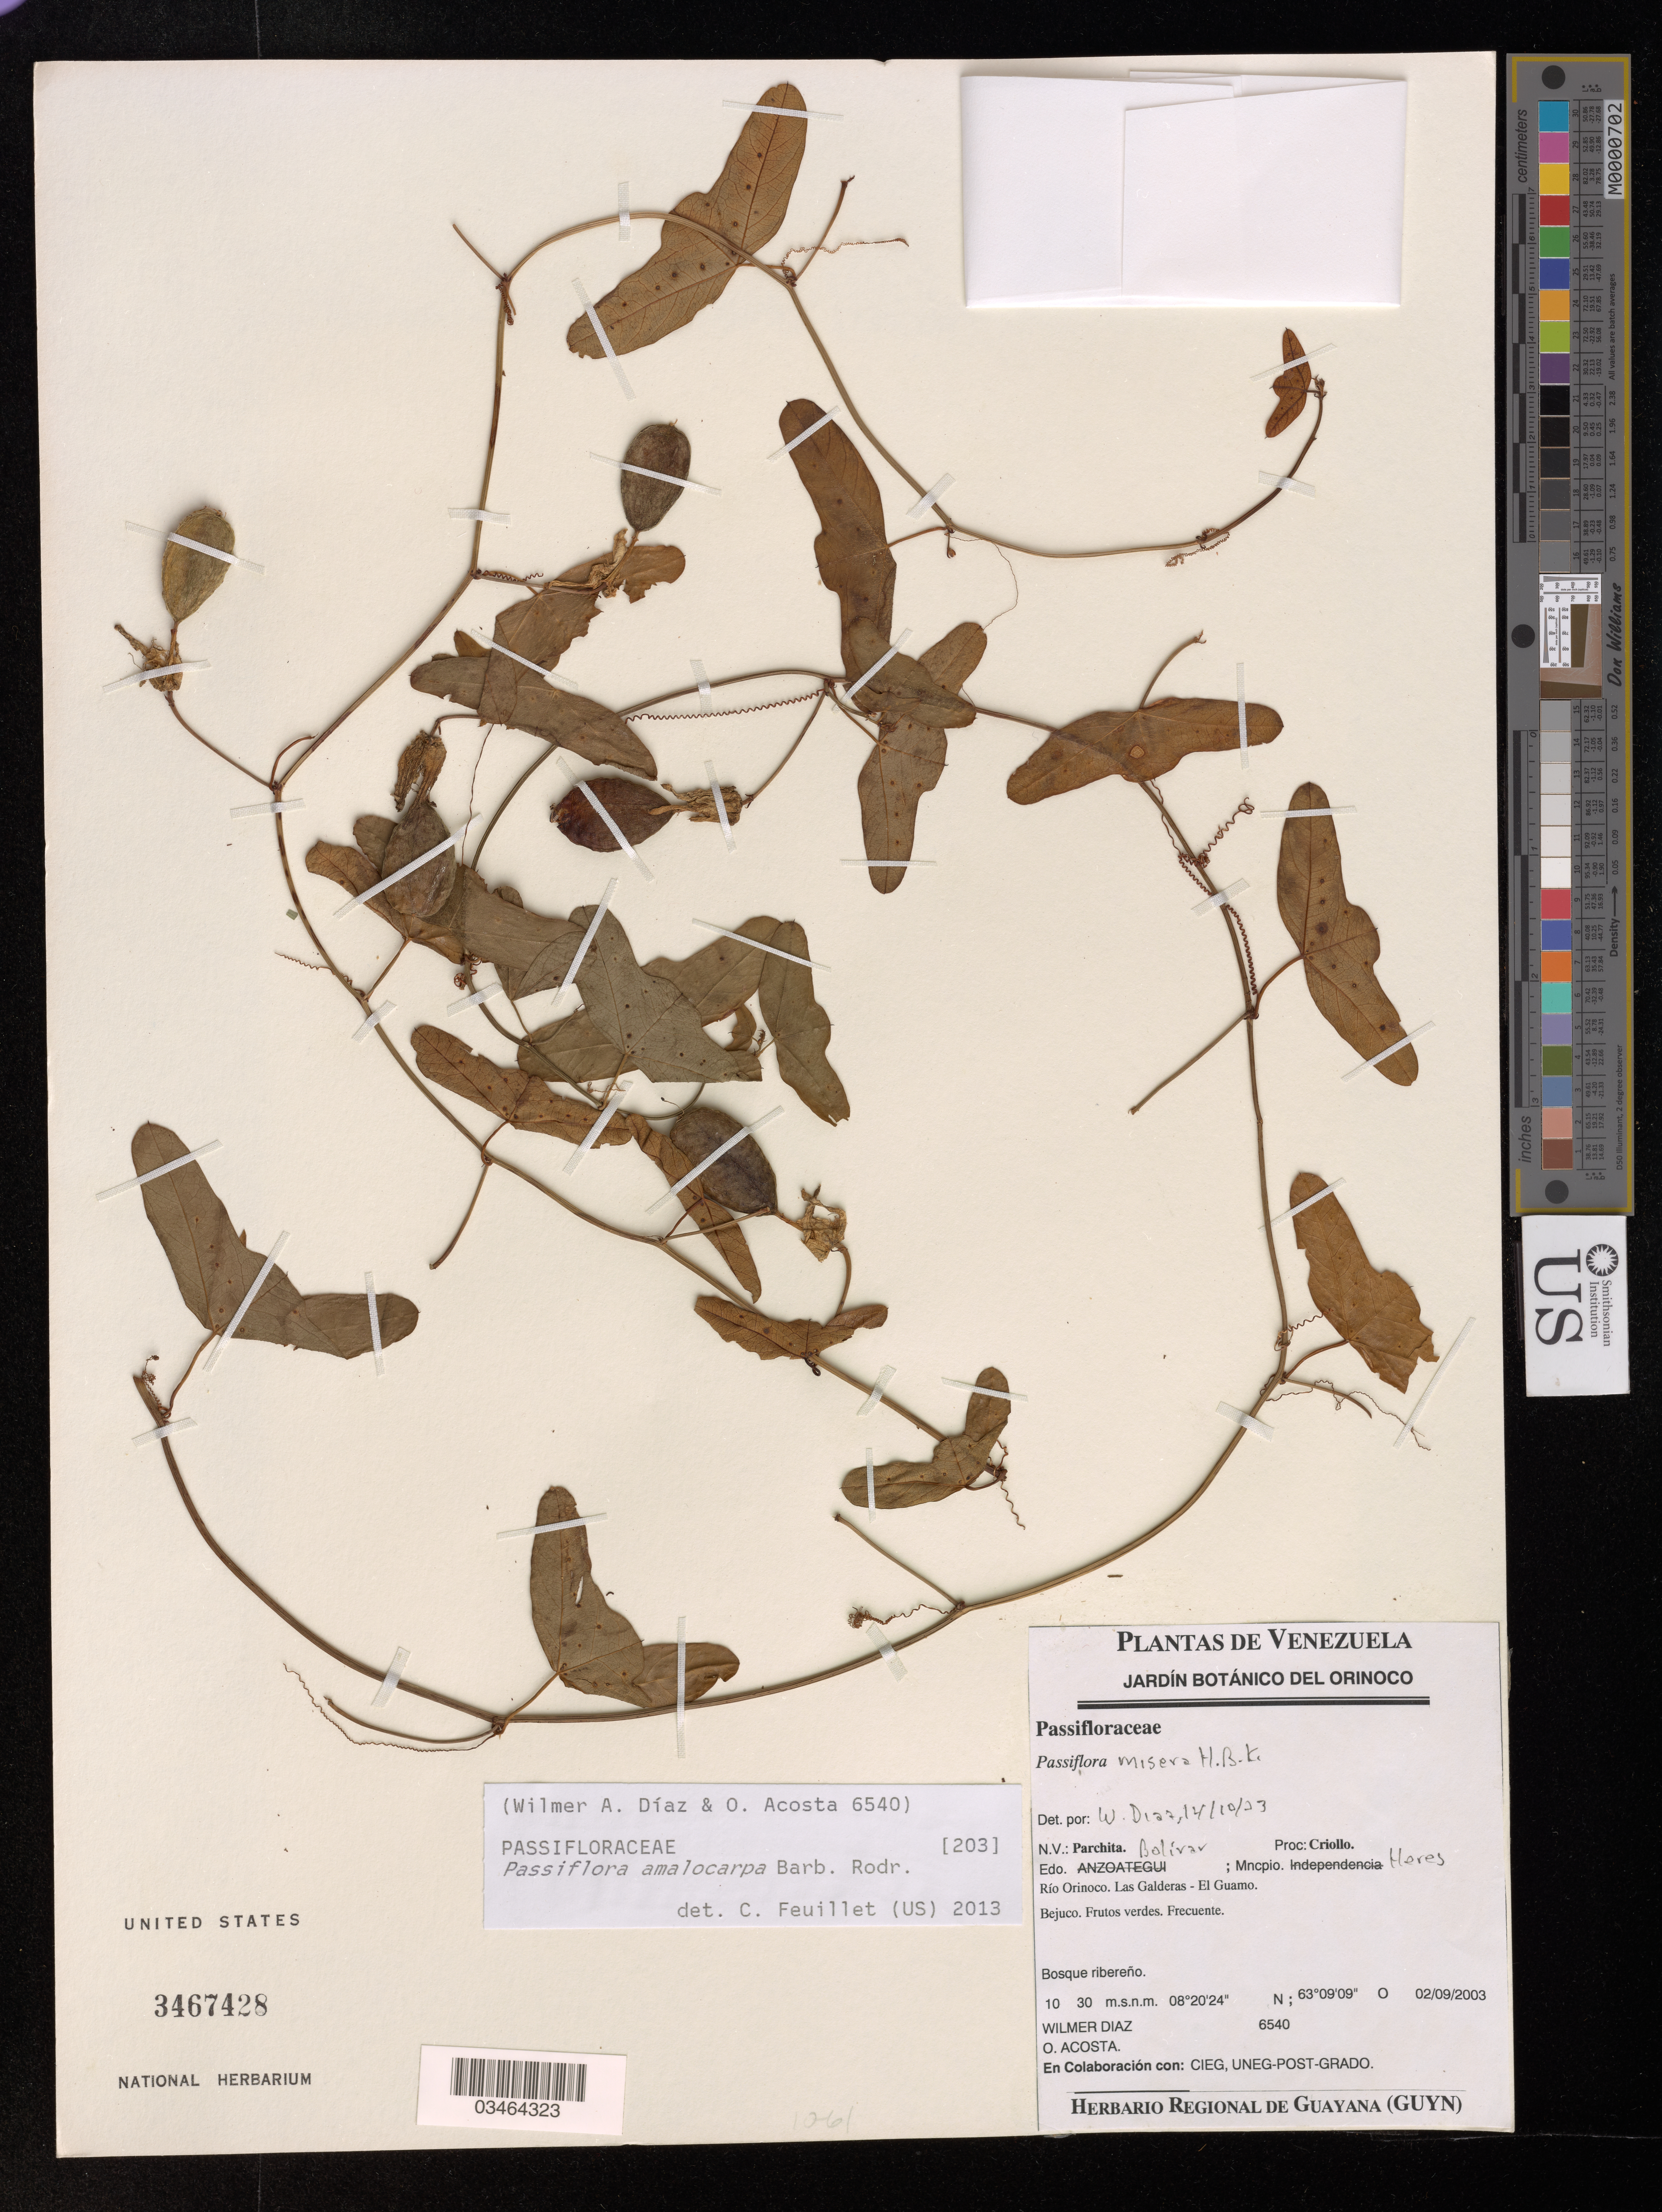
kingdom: Plantae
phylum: Tracheophyta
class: Magnoliopsida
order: Malpighiales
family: Passifloraceae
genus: Passiflora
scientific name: Passiflora amalocarpa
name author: Barb. Rodr.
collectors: W. Diaz & O. Acosta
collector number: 6540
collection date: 2003-09-02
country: Venezuela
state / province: Bolivar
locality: N.V.: Parchita. Proc: Criollo. Mncpio. Heres. Río Orinoco. Las Galderas - El Guamo.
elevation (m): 10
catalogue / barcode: US 3467428